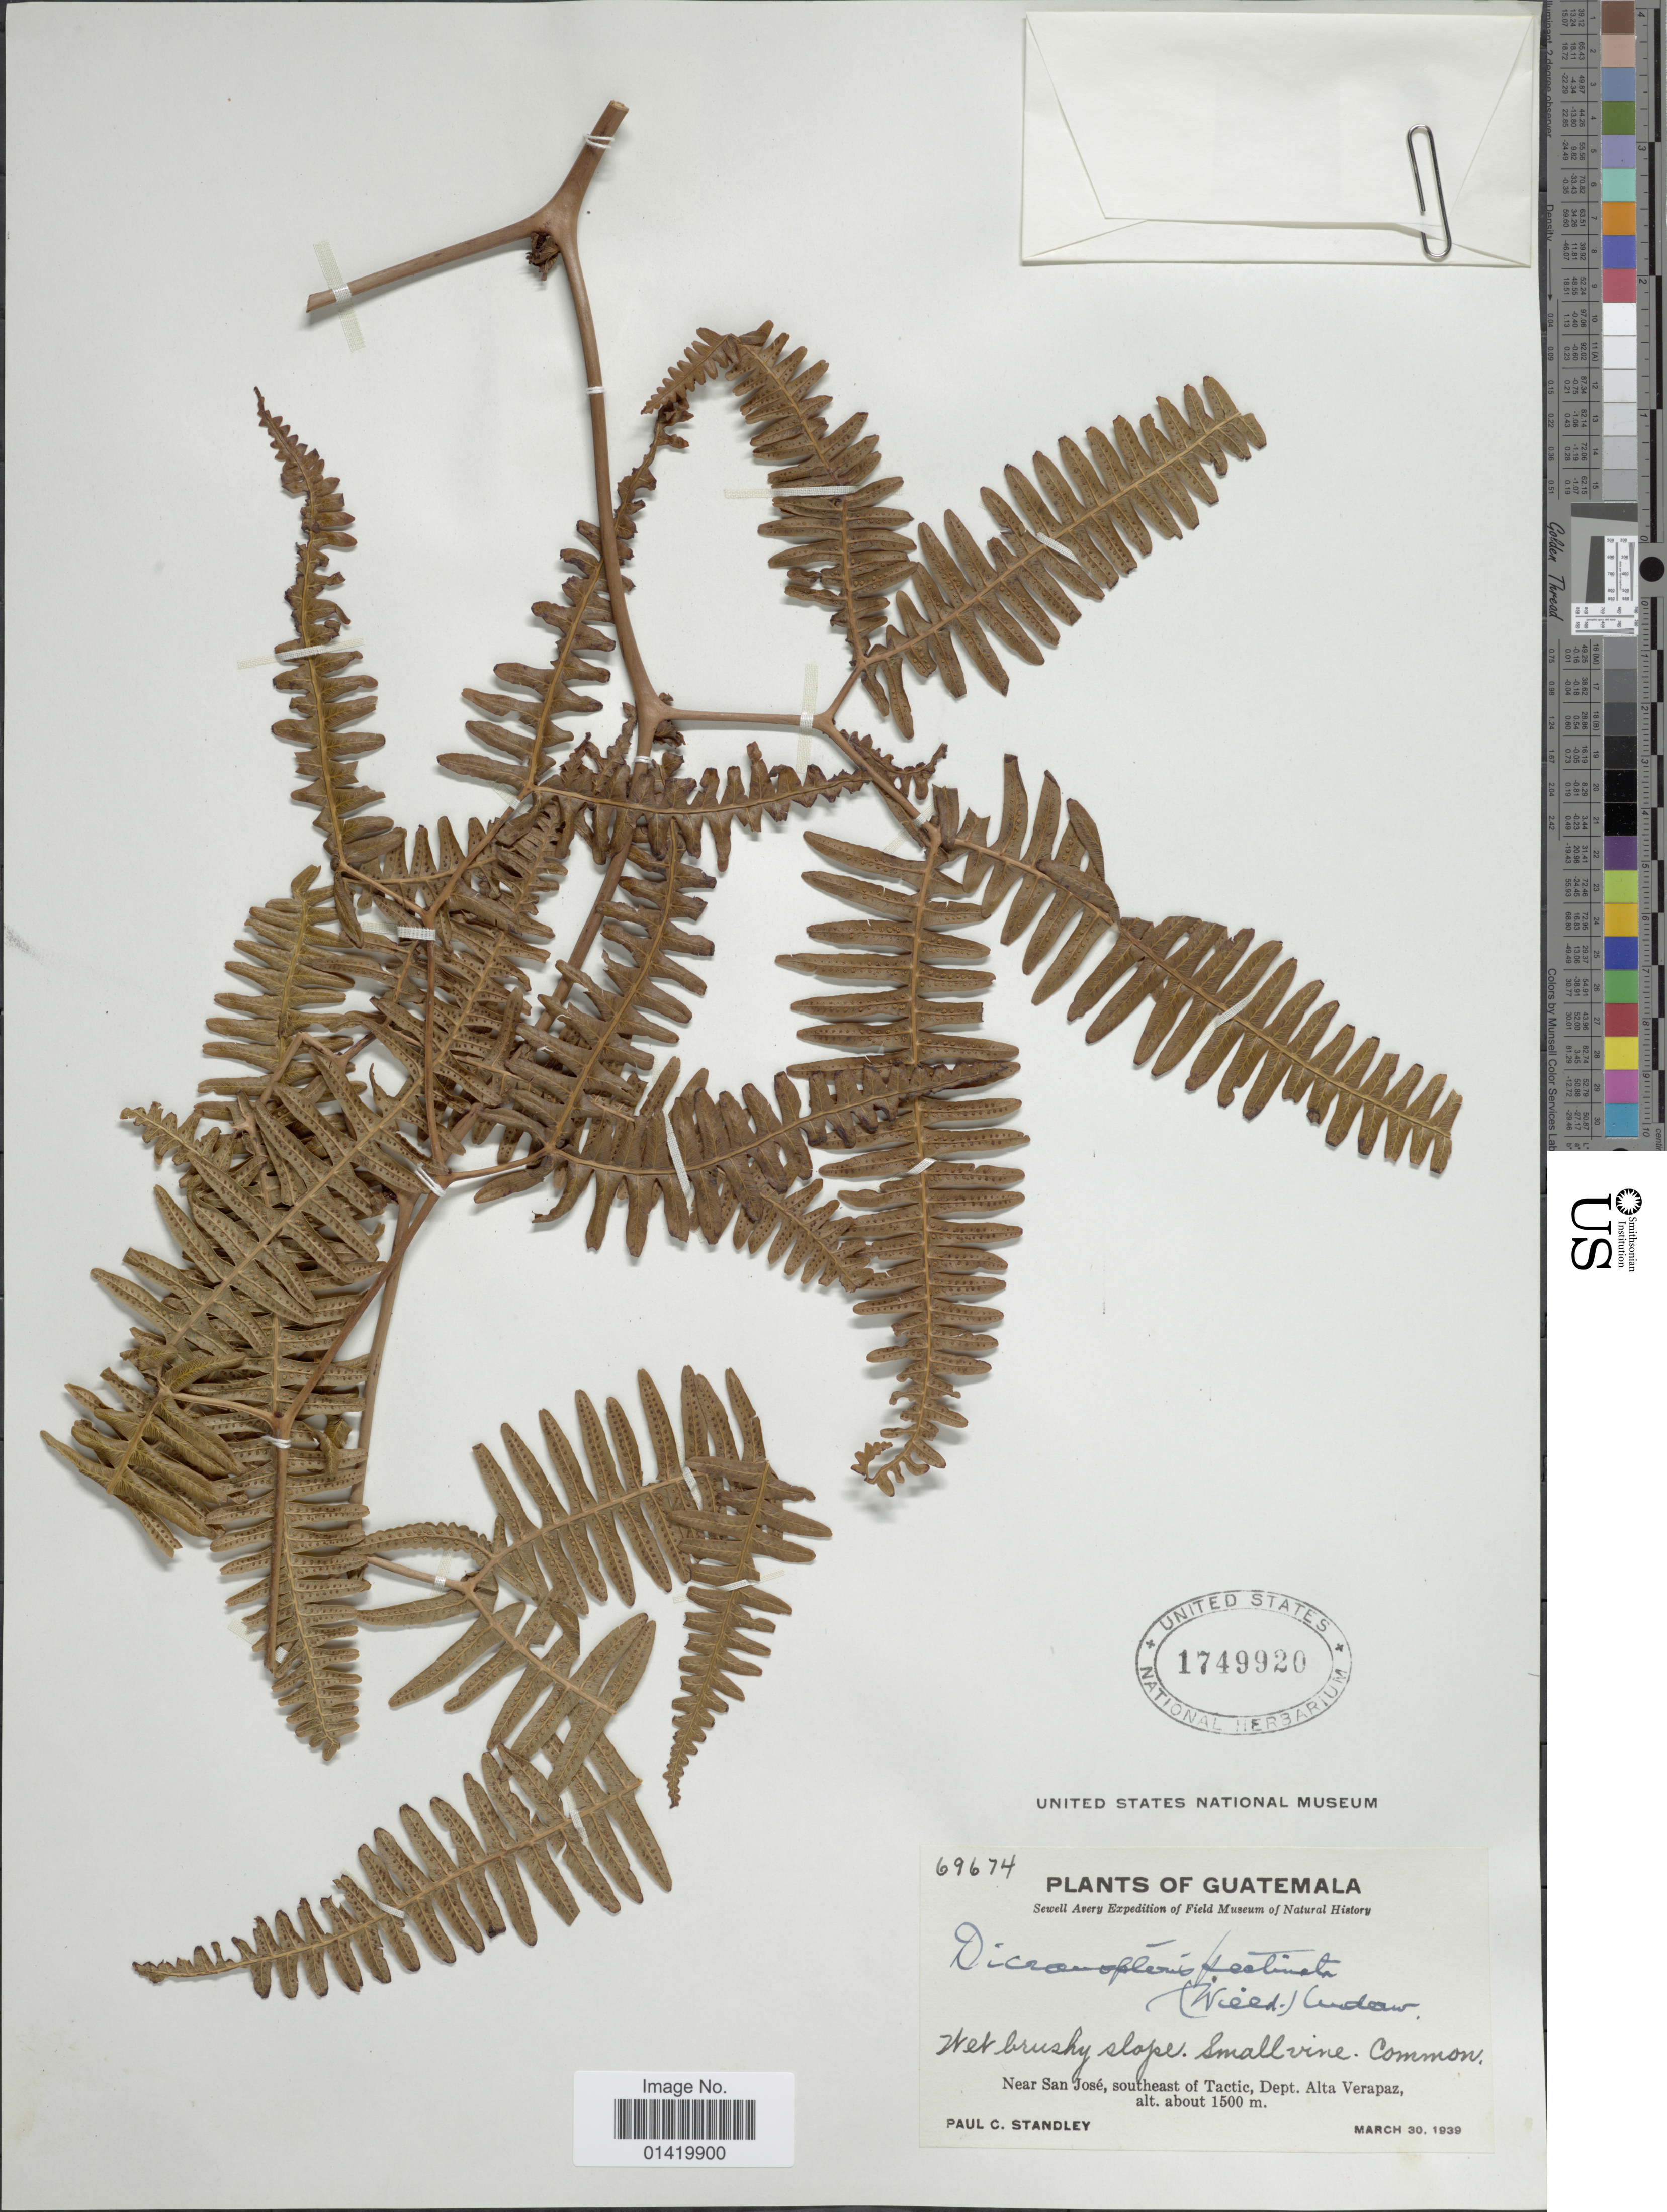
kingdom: Plantae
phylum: Tracheophyta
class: Polypodiopsida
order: Gleicheniales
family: Gleicheniaceae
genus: Gleichenella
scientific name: Gleichenella pectinata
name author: (Willd.) Ching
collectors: P. C. Standley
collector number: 69674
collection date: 1939-03-30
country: Guatemala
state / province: Alta Verapaz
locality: Near San José, southeast of Tactic,Dept. Alta Verapaz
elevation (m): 1500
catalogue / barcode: US 1749920